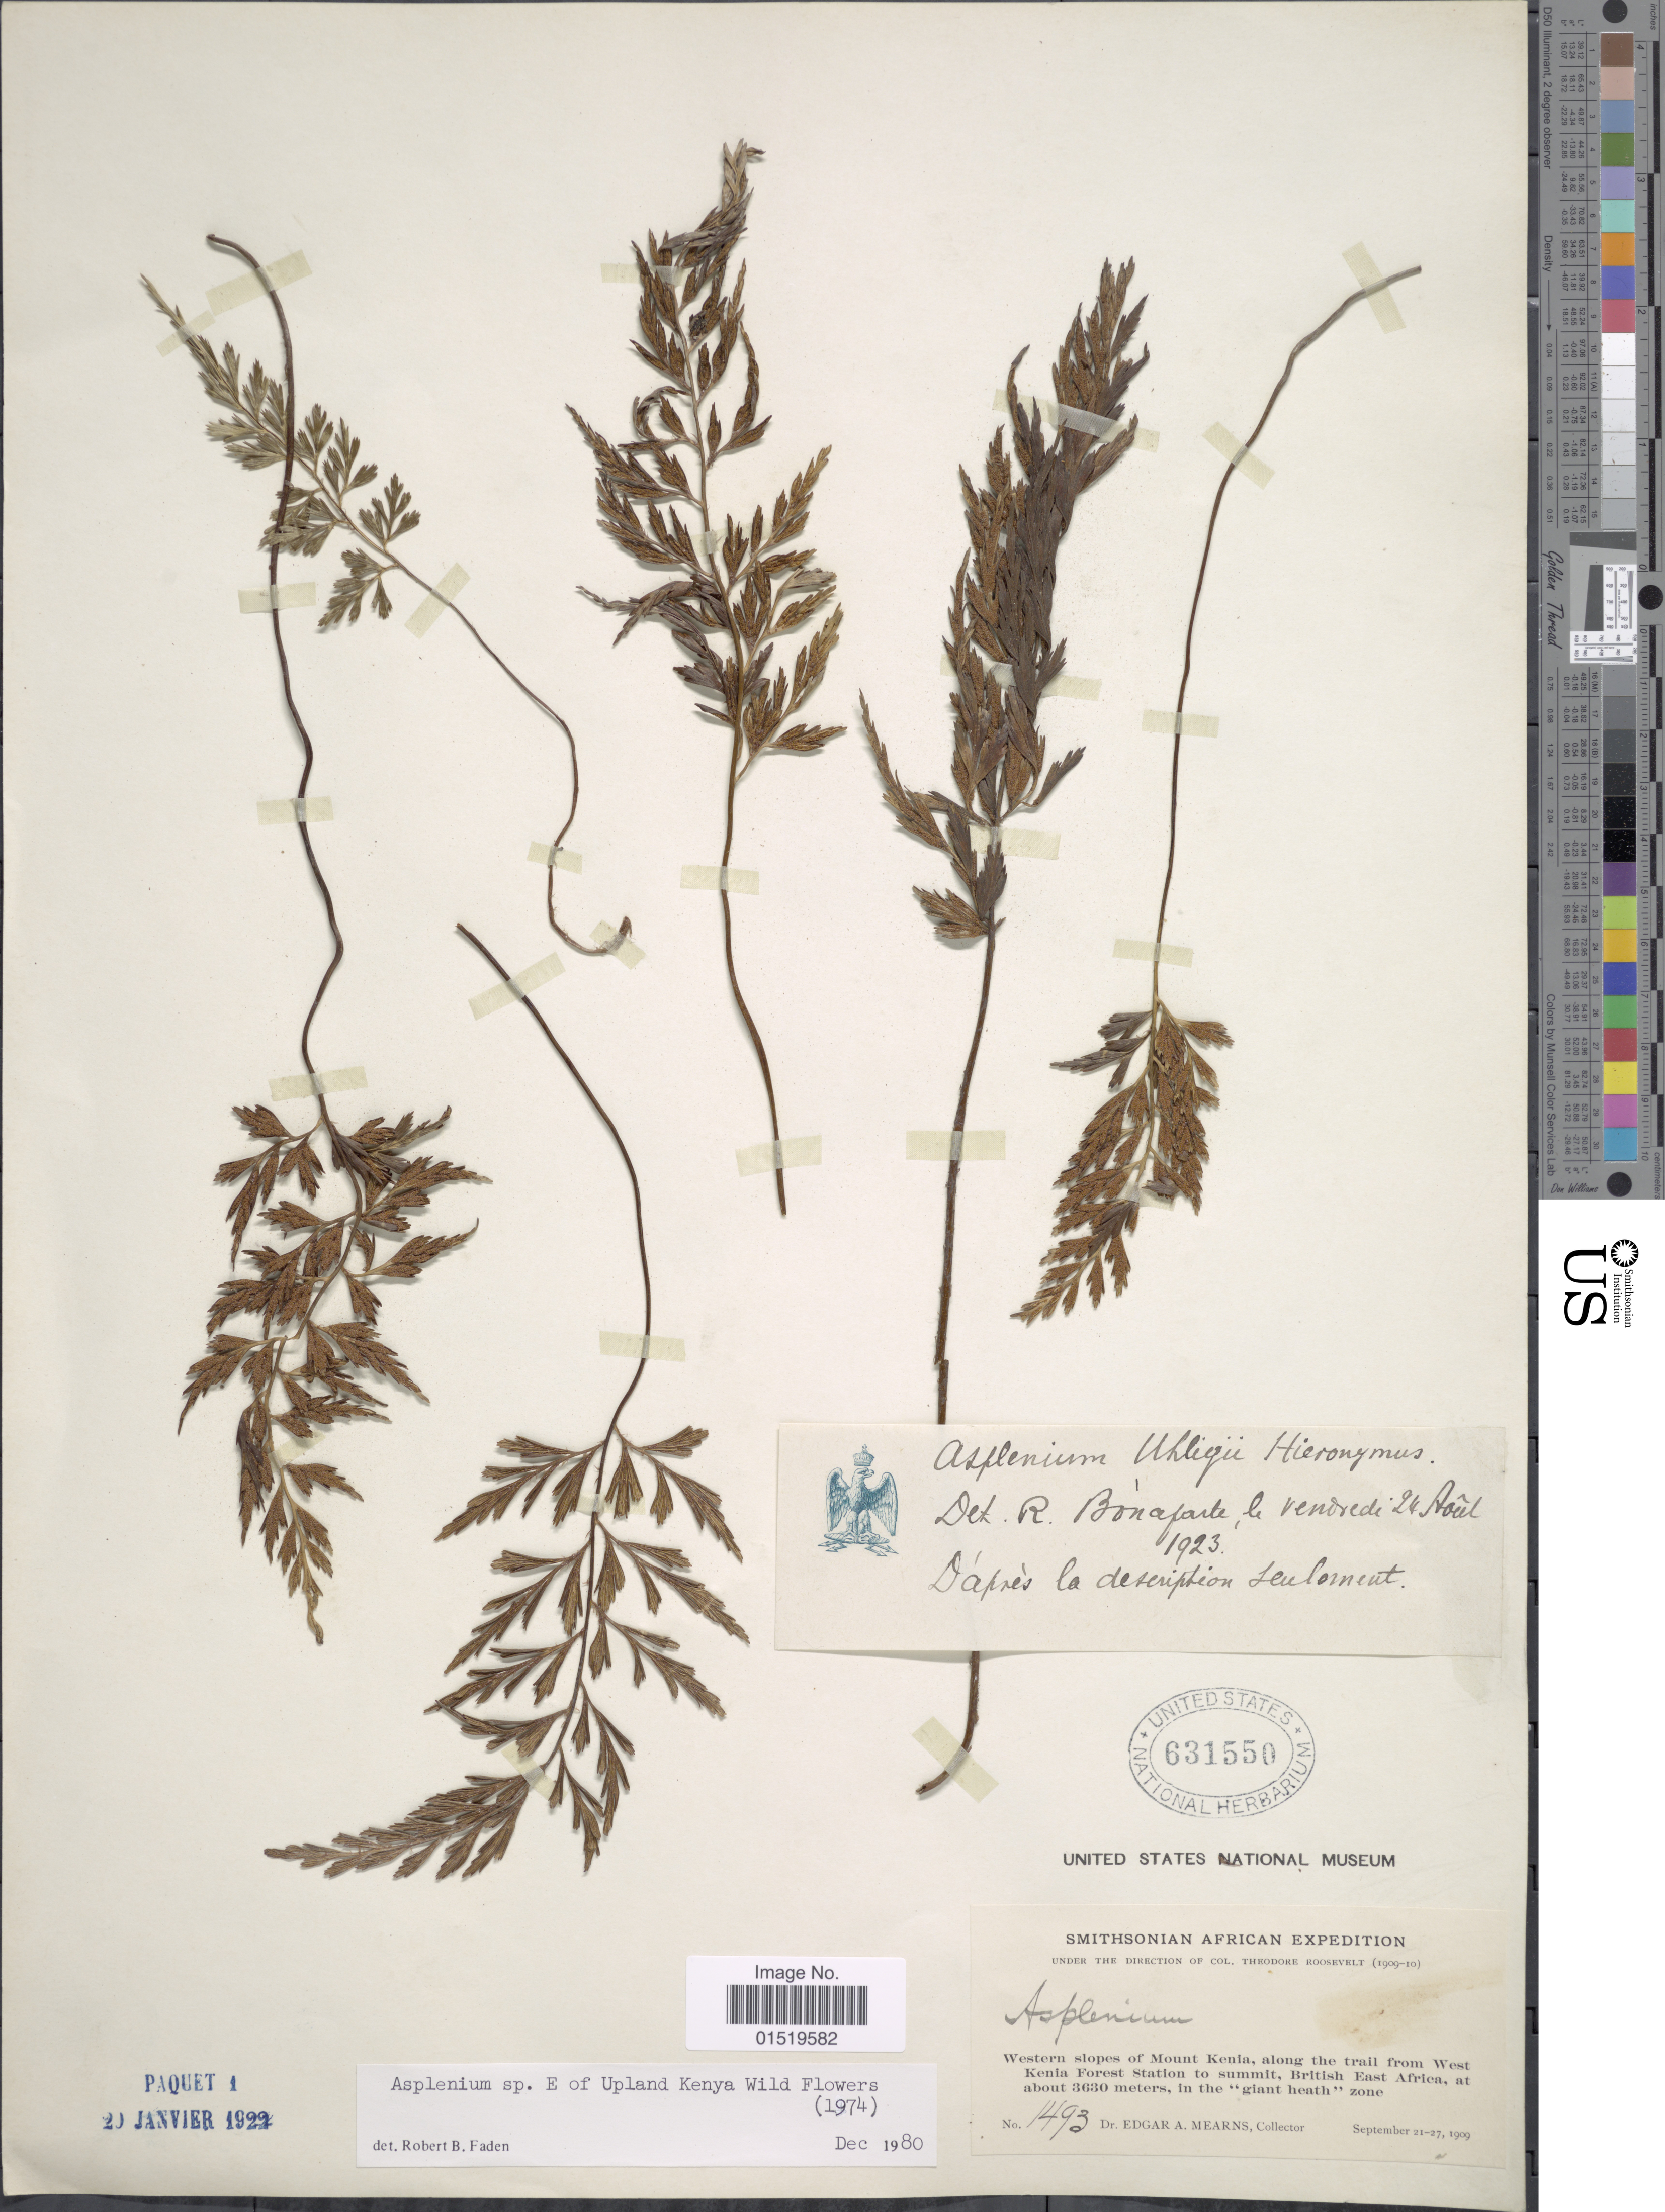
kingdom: Plantae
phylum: Tracheophyta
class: Polypodiopsida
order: Polypodiales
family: Aspleniaceae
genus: Asplenium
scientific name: Asplenium uhligii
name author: Hieron.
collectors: E. A. Mearns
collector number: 1493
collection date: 1909-09-21/1909-09-27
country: Kenya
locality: Western slopes of Mount Kenia, along the trail from West Kenia Forest Station to summit, British East Africa, 'giant heath' zone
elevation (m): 3630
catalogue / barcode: US 631550